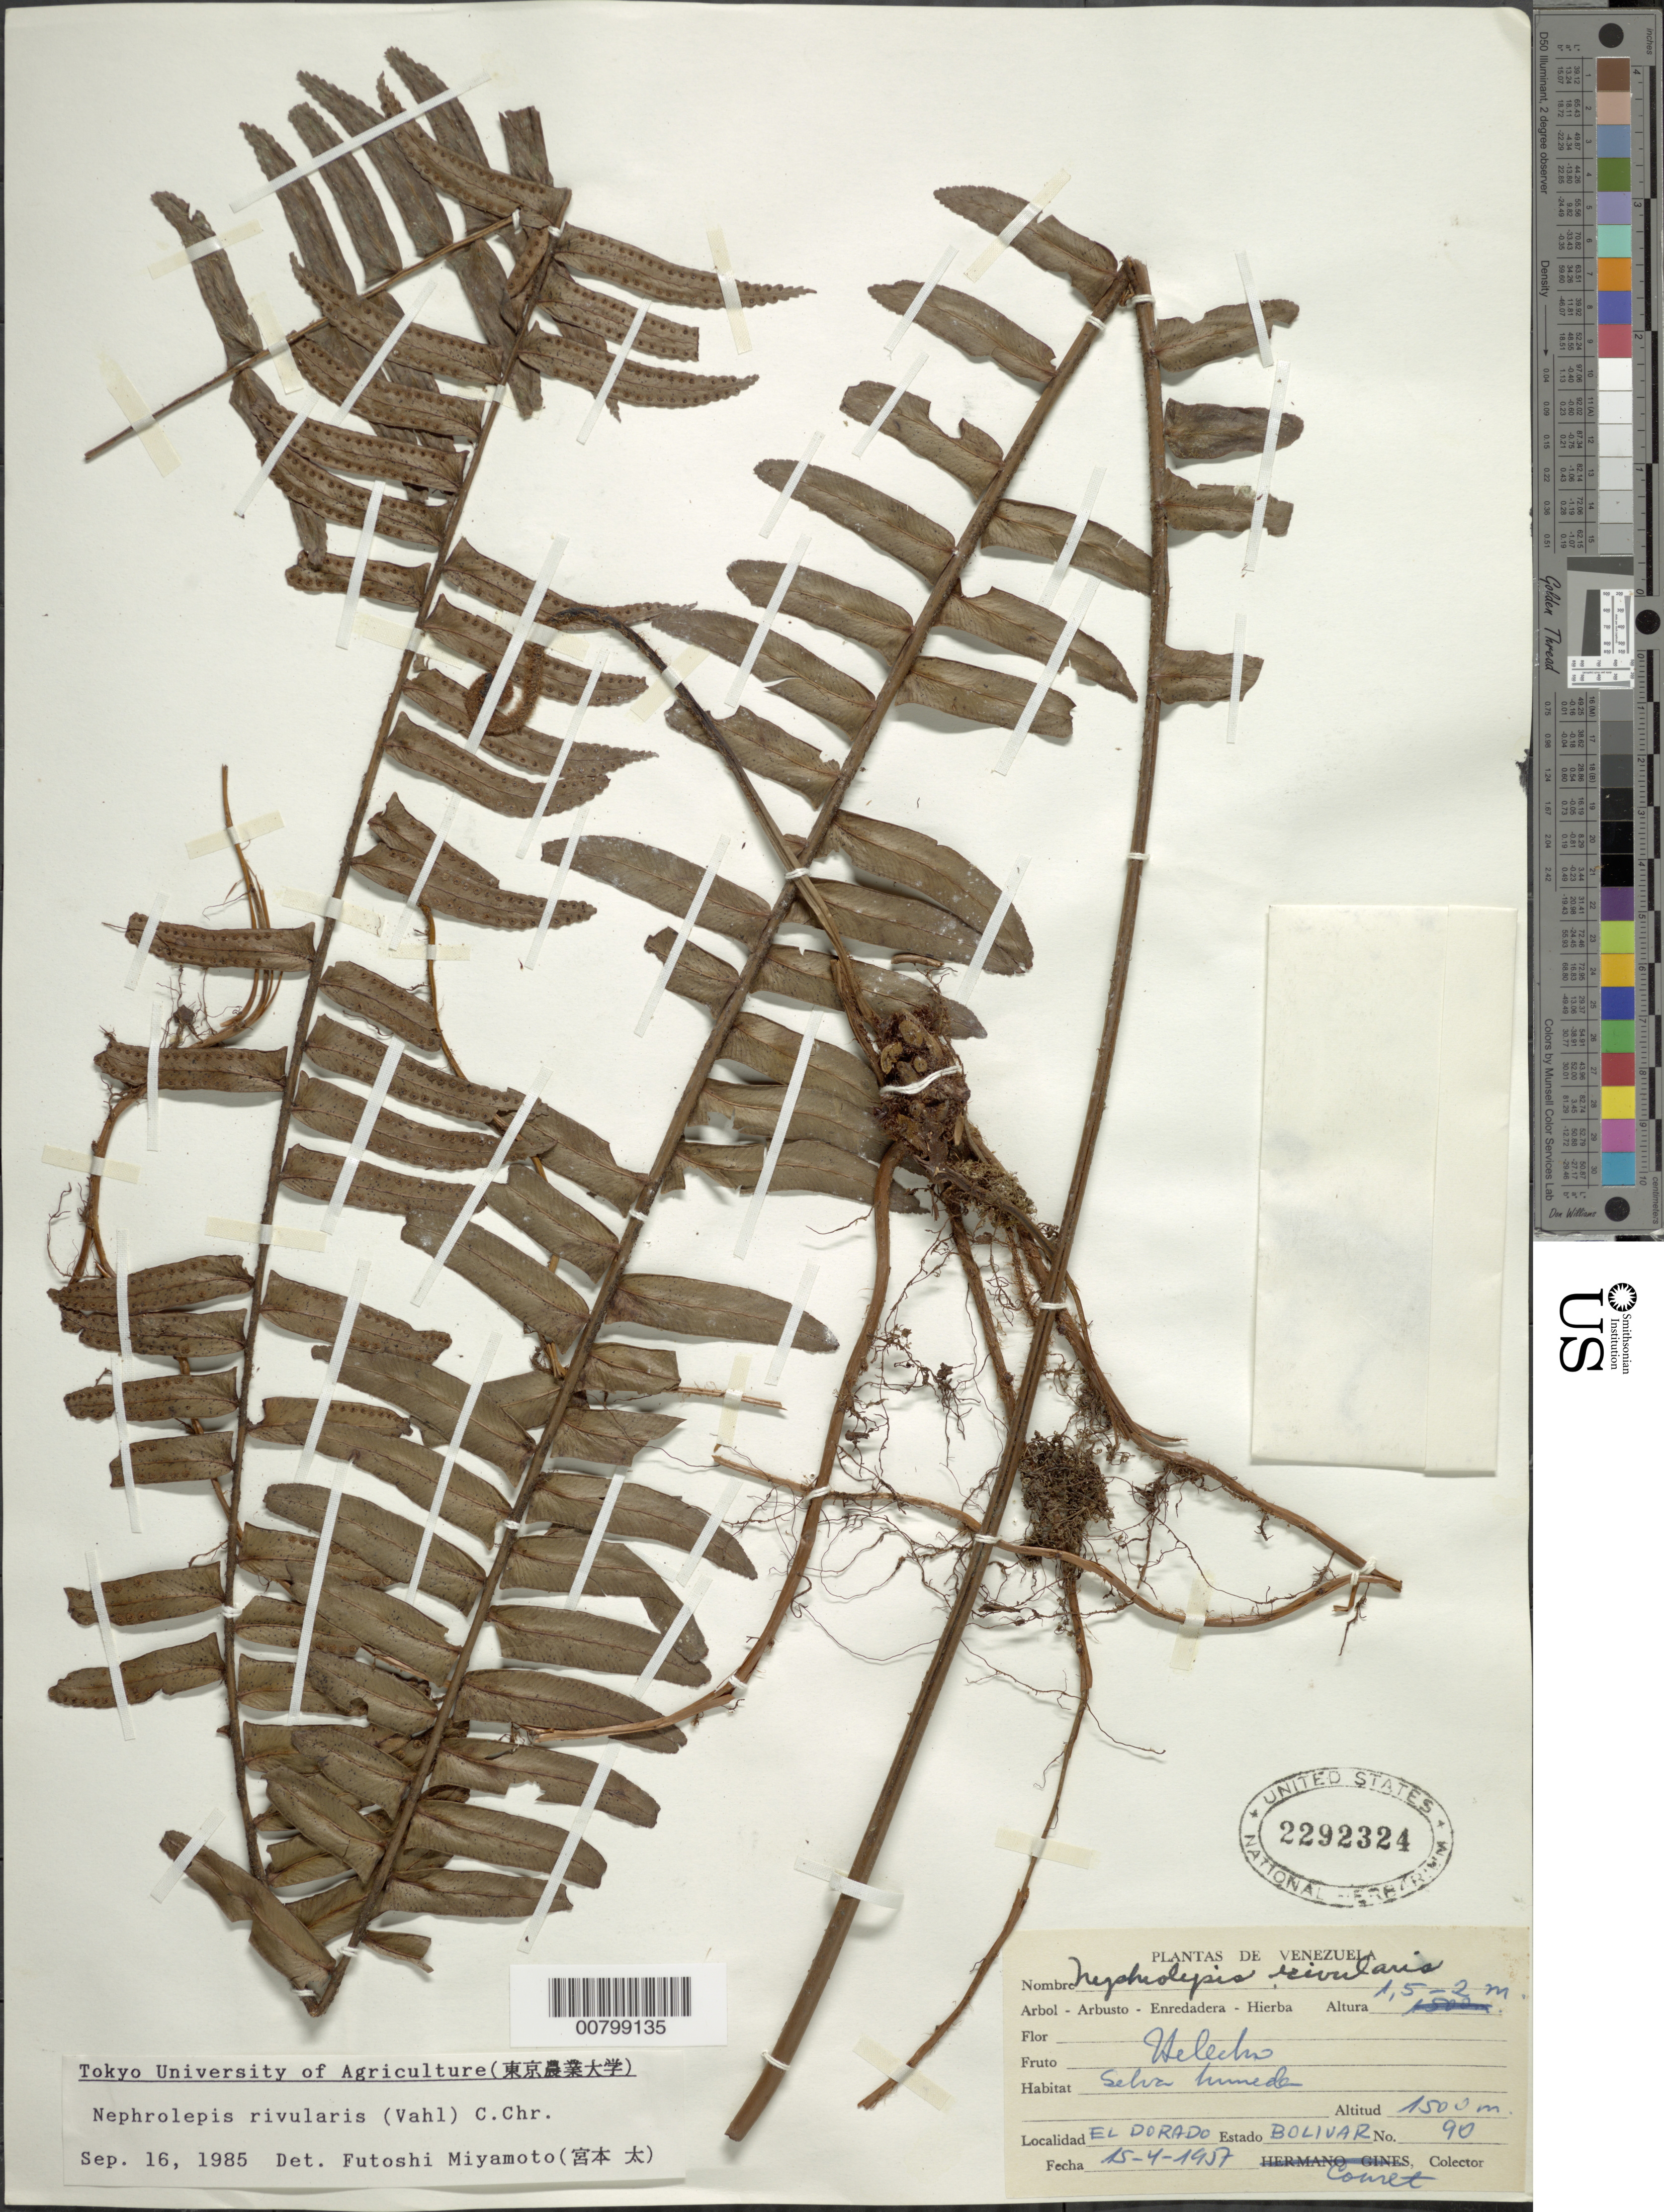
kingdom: Plantae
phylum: Tracheophyta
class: Polypodiopsida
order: Polypodiales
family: Nephrolepidaceae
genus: Nephrolepis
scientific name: Nephrolepis rivularis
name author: (Vahl) Mett. ex Krug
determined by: Miyamoto, Futoshi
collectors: -. Couret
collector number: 90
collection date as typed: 15-Apr-57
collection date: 1957-04-15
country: Venezuela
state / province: Bolívar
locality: El Dorado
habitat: Selva húmeda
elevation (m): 1500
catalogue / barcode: US 2292324